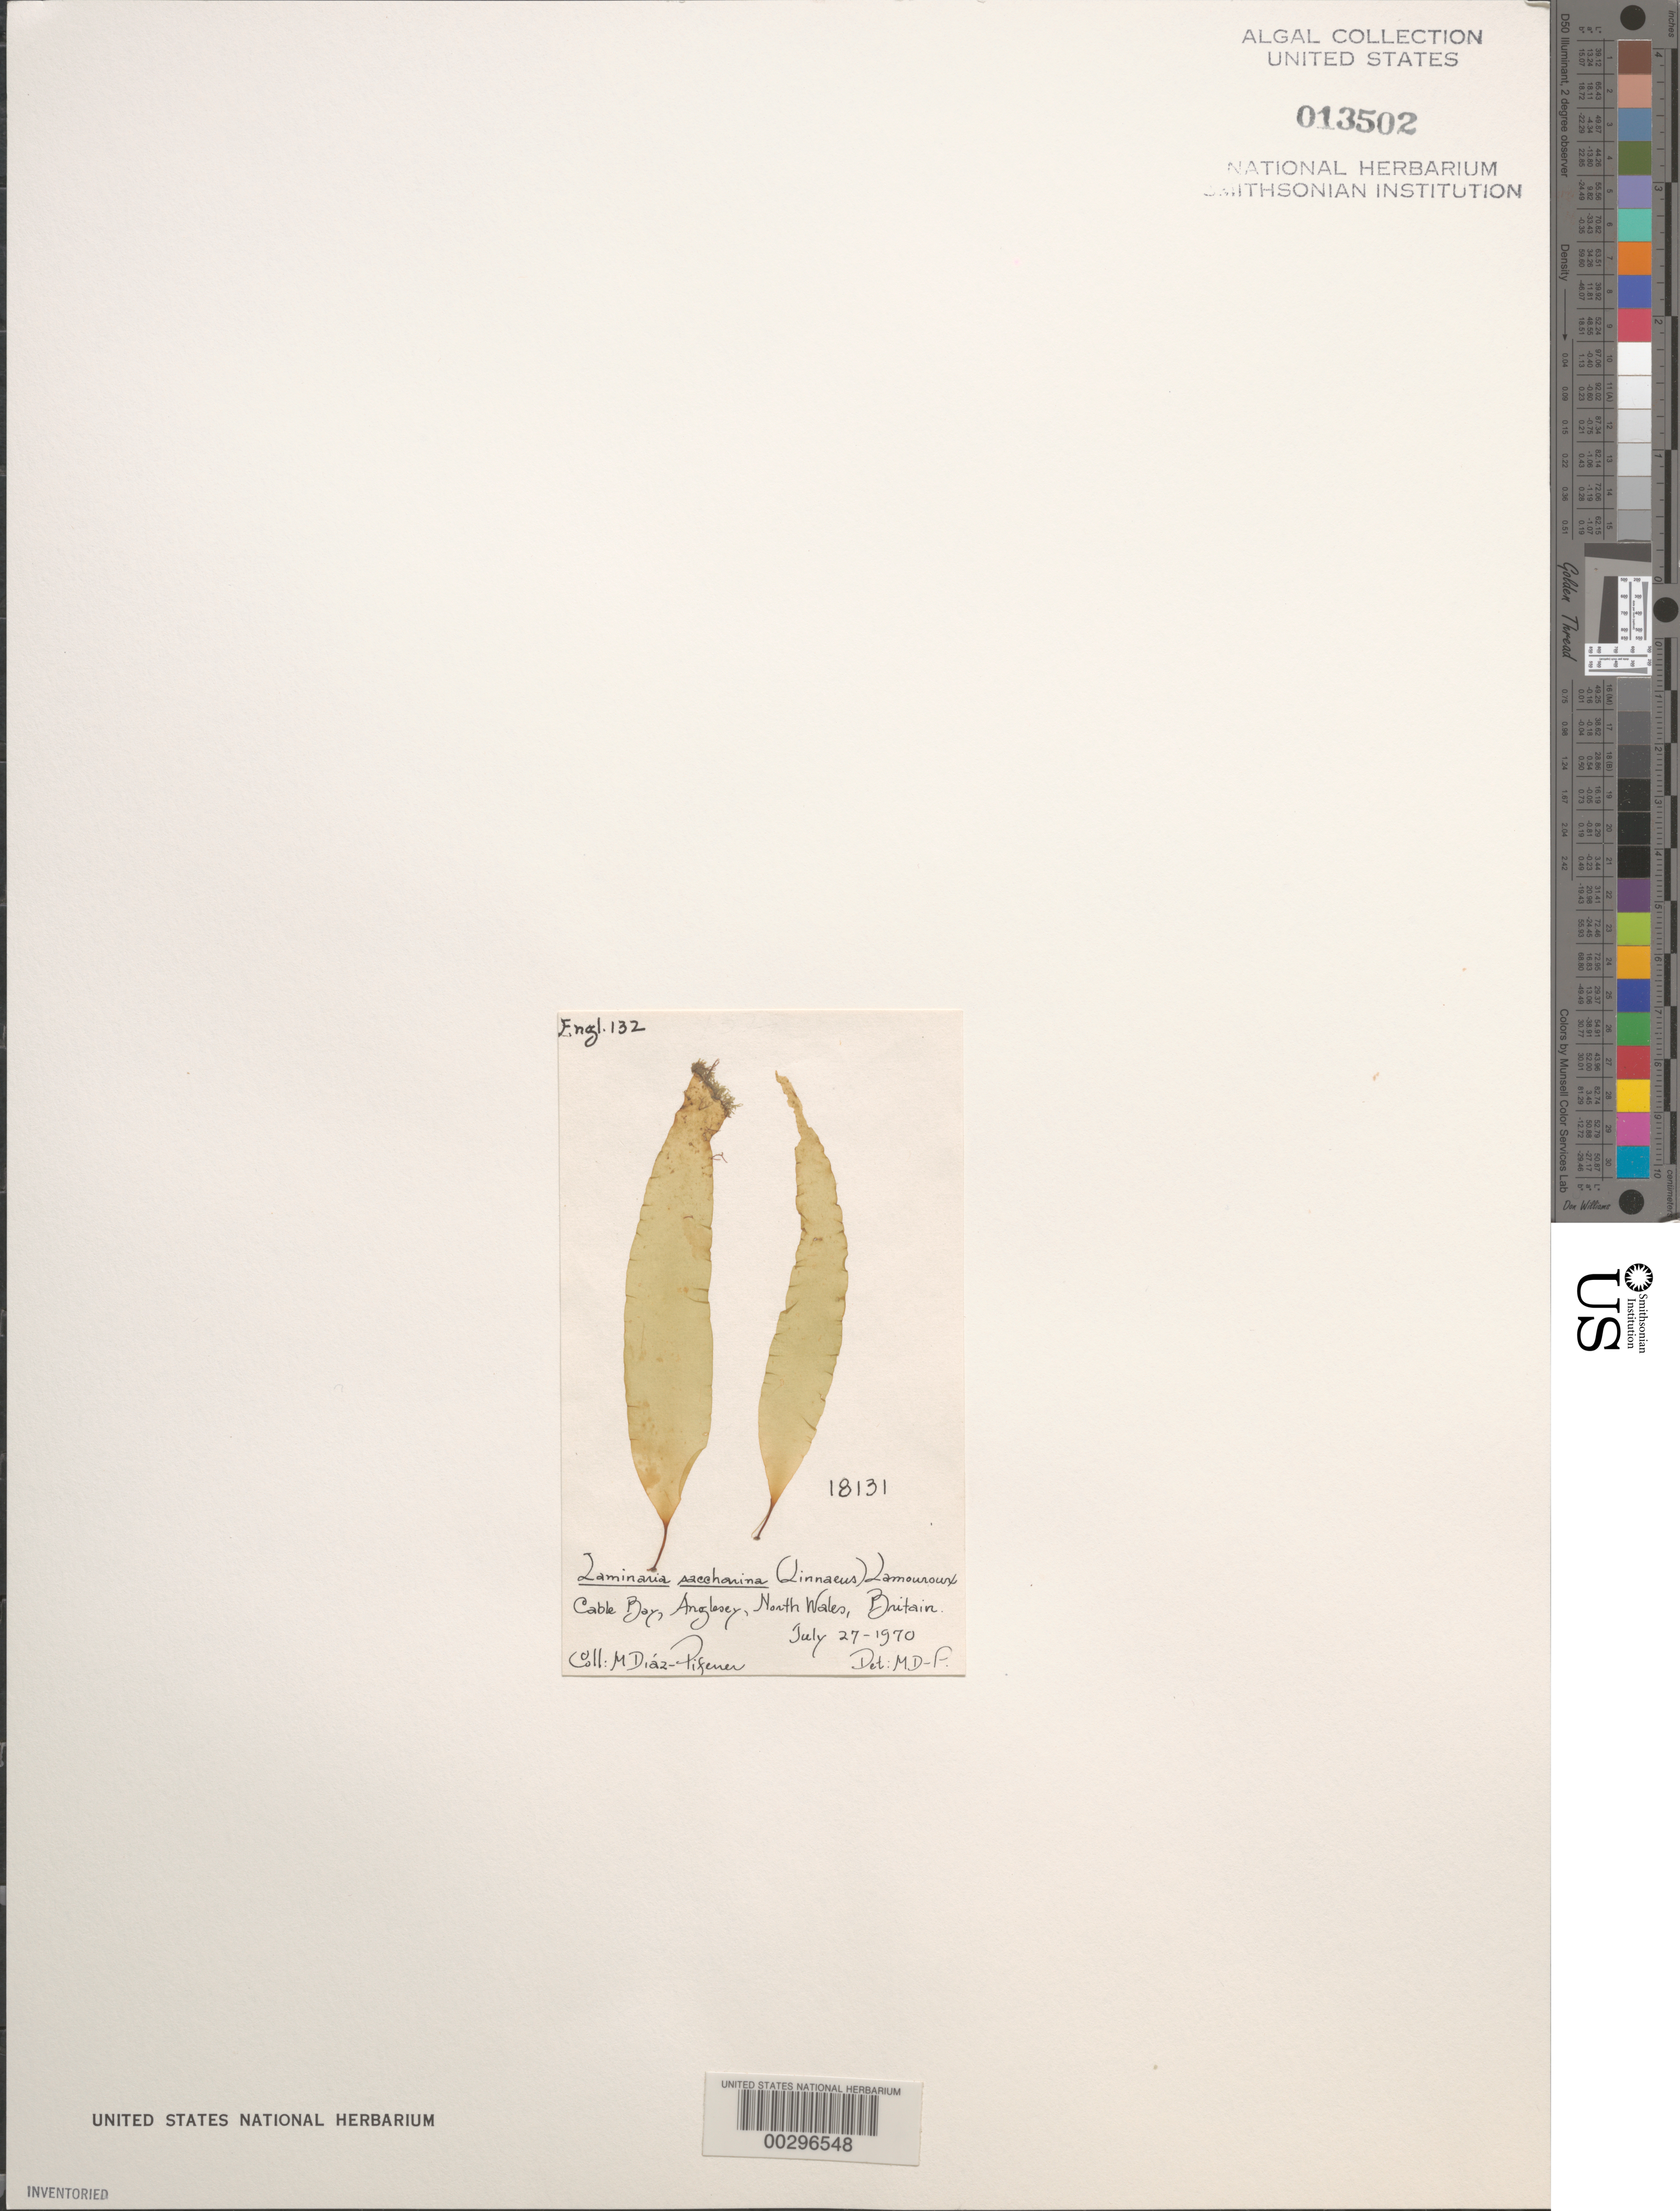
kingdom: Chromista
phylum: Ochrophyta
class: Phaeophyceae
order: Laminariales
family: Laminariaceae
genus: Saccharina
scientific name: Saccharina latissima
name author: C.E. Lane et al.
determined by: Algae name updating Project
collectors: M. Diaz-Piferrer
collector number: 18131 & ENGL. 132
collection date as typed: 27 Jul 1970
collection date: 1970-07-27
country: United Kingdom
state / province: Wales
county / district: Gwynedd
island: Anglesey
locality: Cable Bay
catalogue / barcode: US 13502